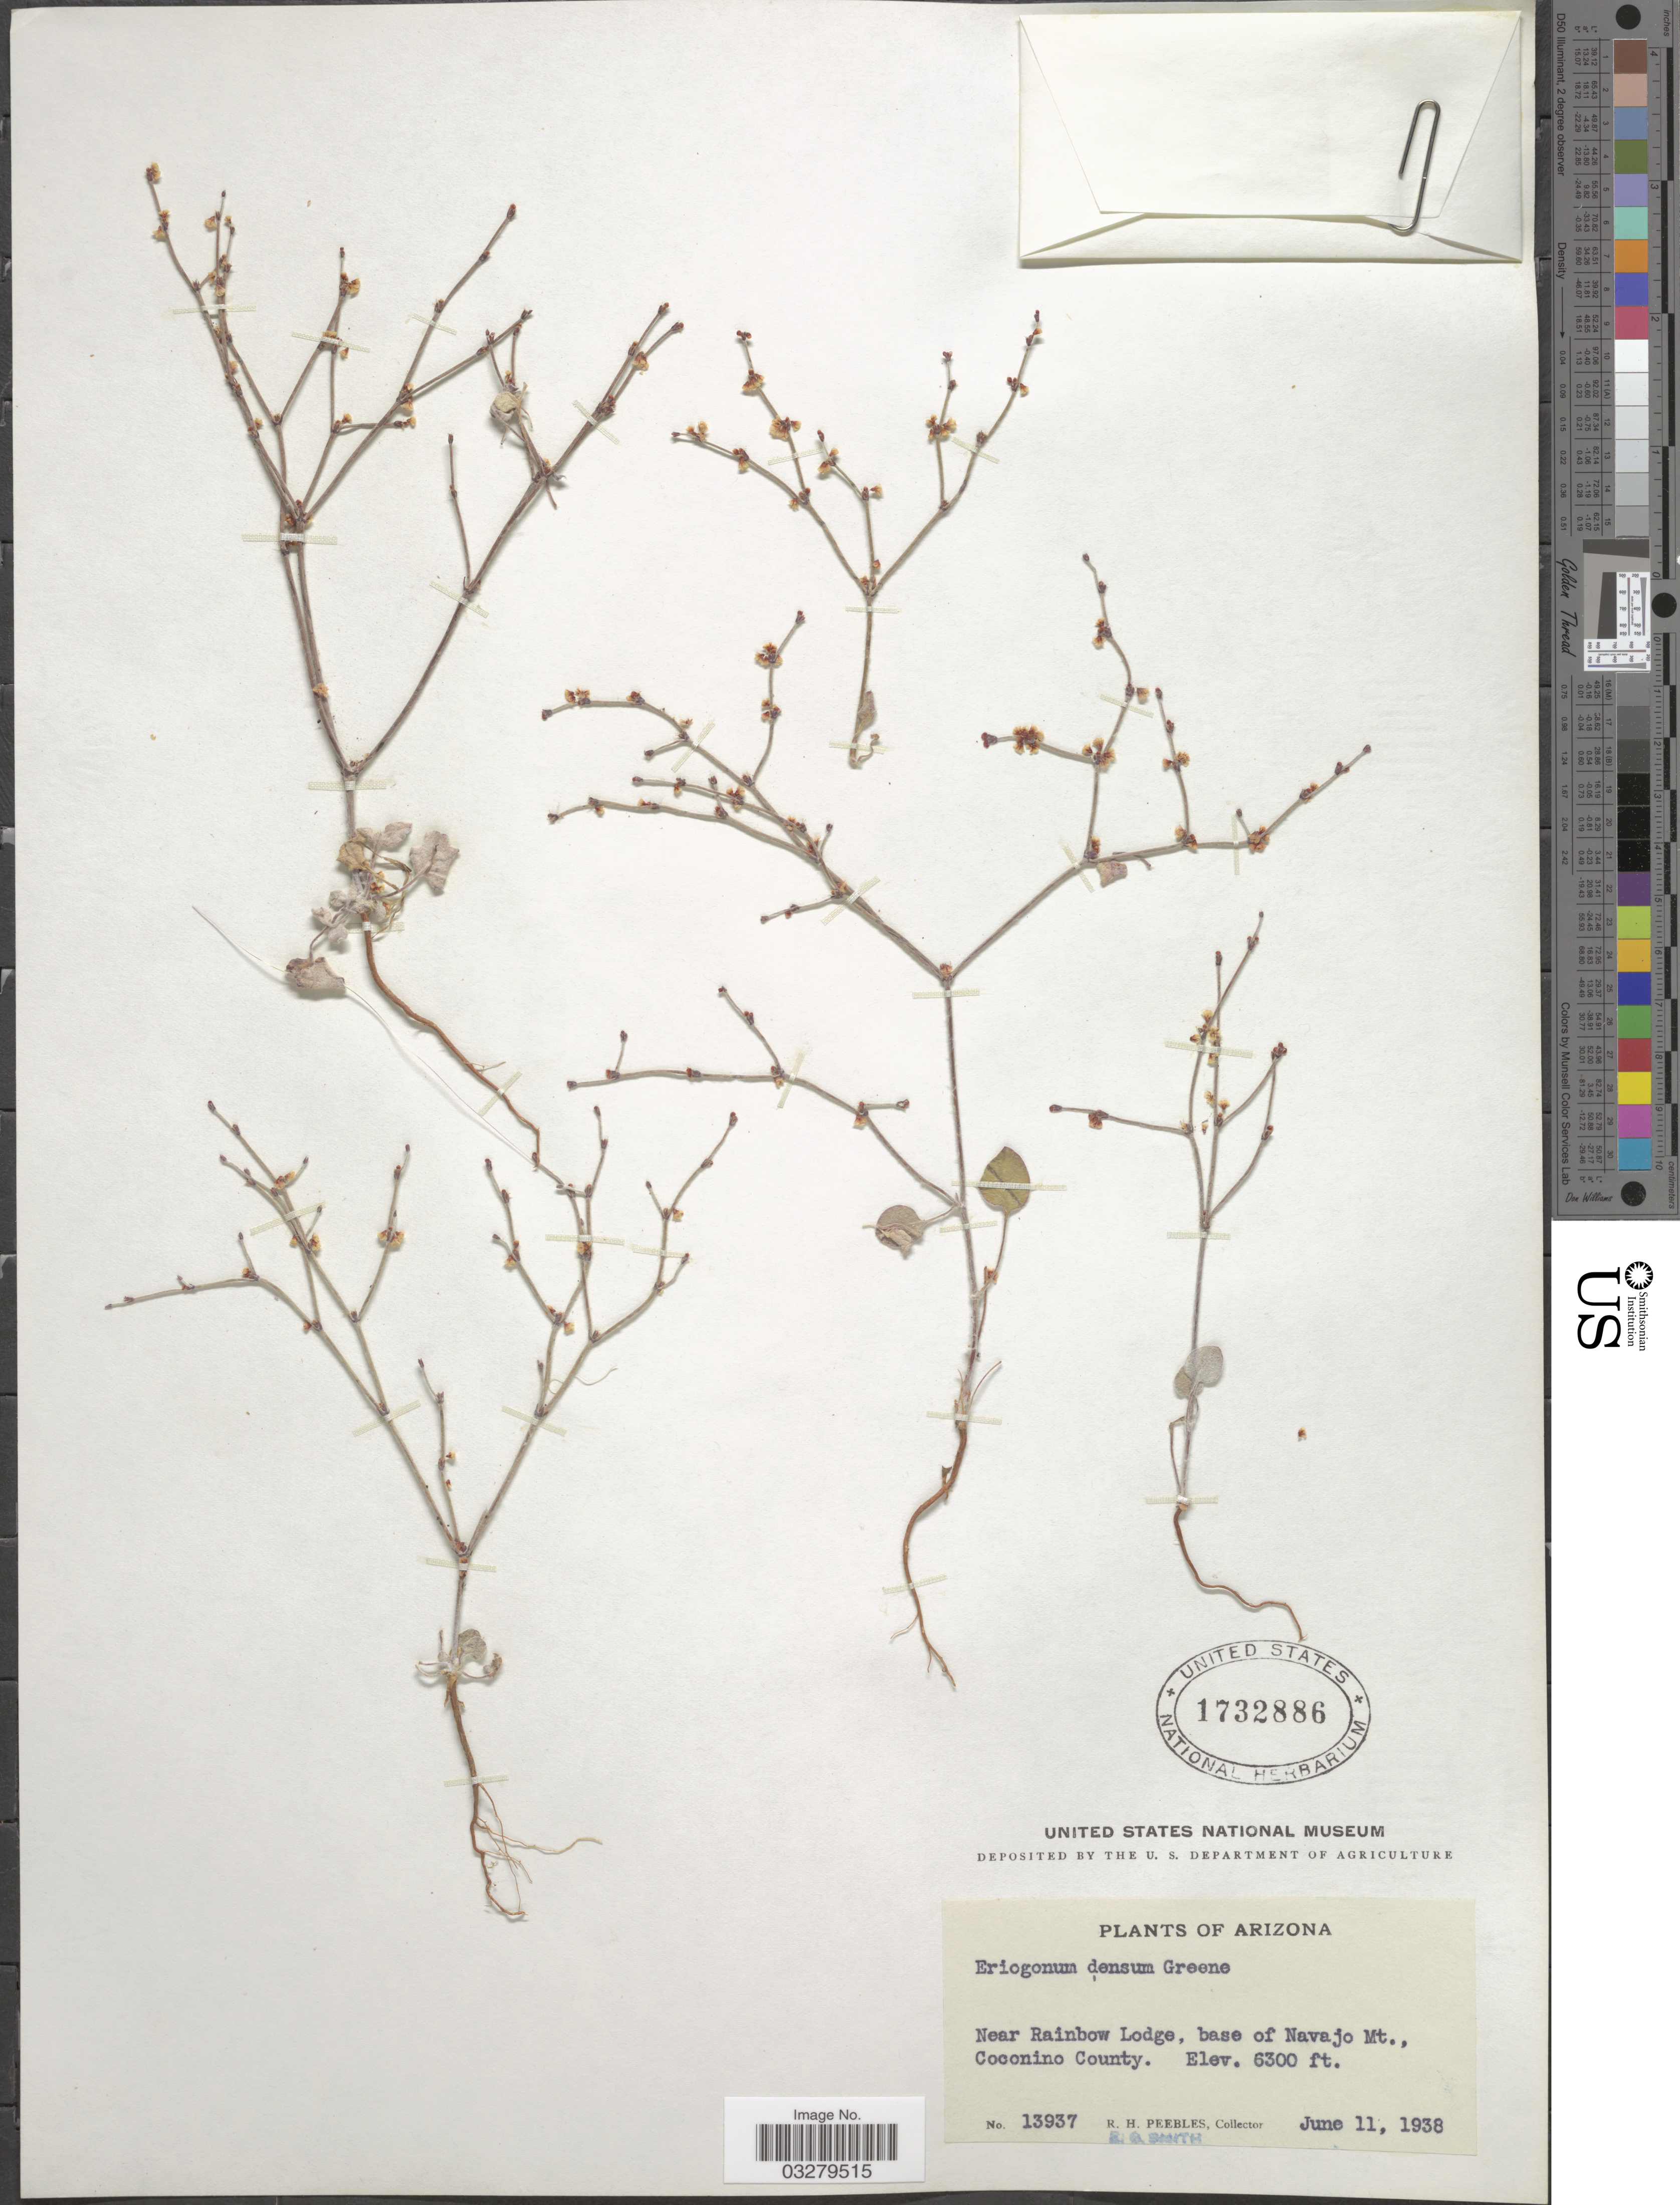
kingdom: Plantae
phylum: Tracheophyta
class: Magnoliopsida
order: Caryophyllales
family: Polygonaceae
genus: Eriogonum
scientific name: Eriogonum palmerianum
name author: Reveal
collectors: R. H. Peebles & R. Smith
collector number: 13937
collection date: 1938-06-11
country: United States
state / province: Arizona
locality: Near Rainbow Lodge, base of Navajo Mt., Coconino County.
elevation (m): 1920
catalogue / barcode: US 1732886